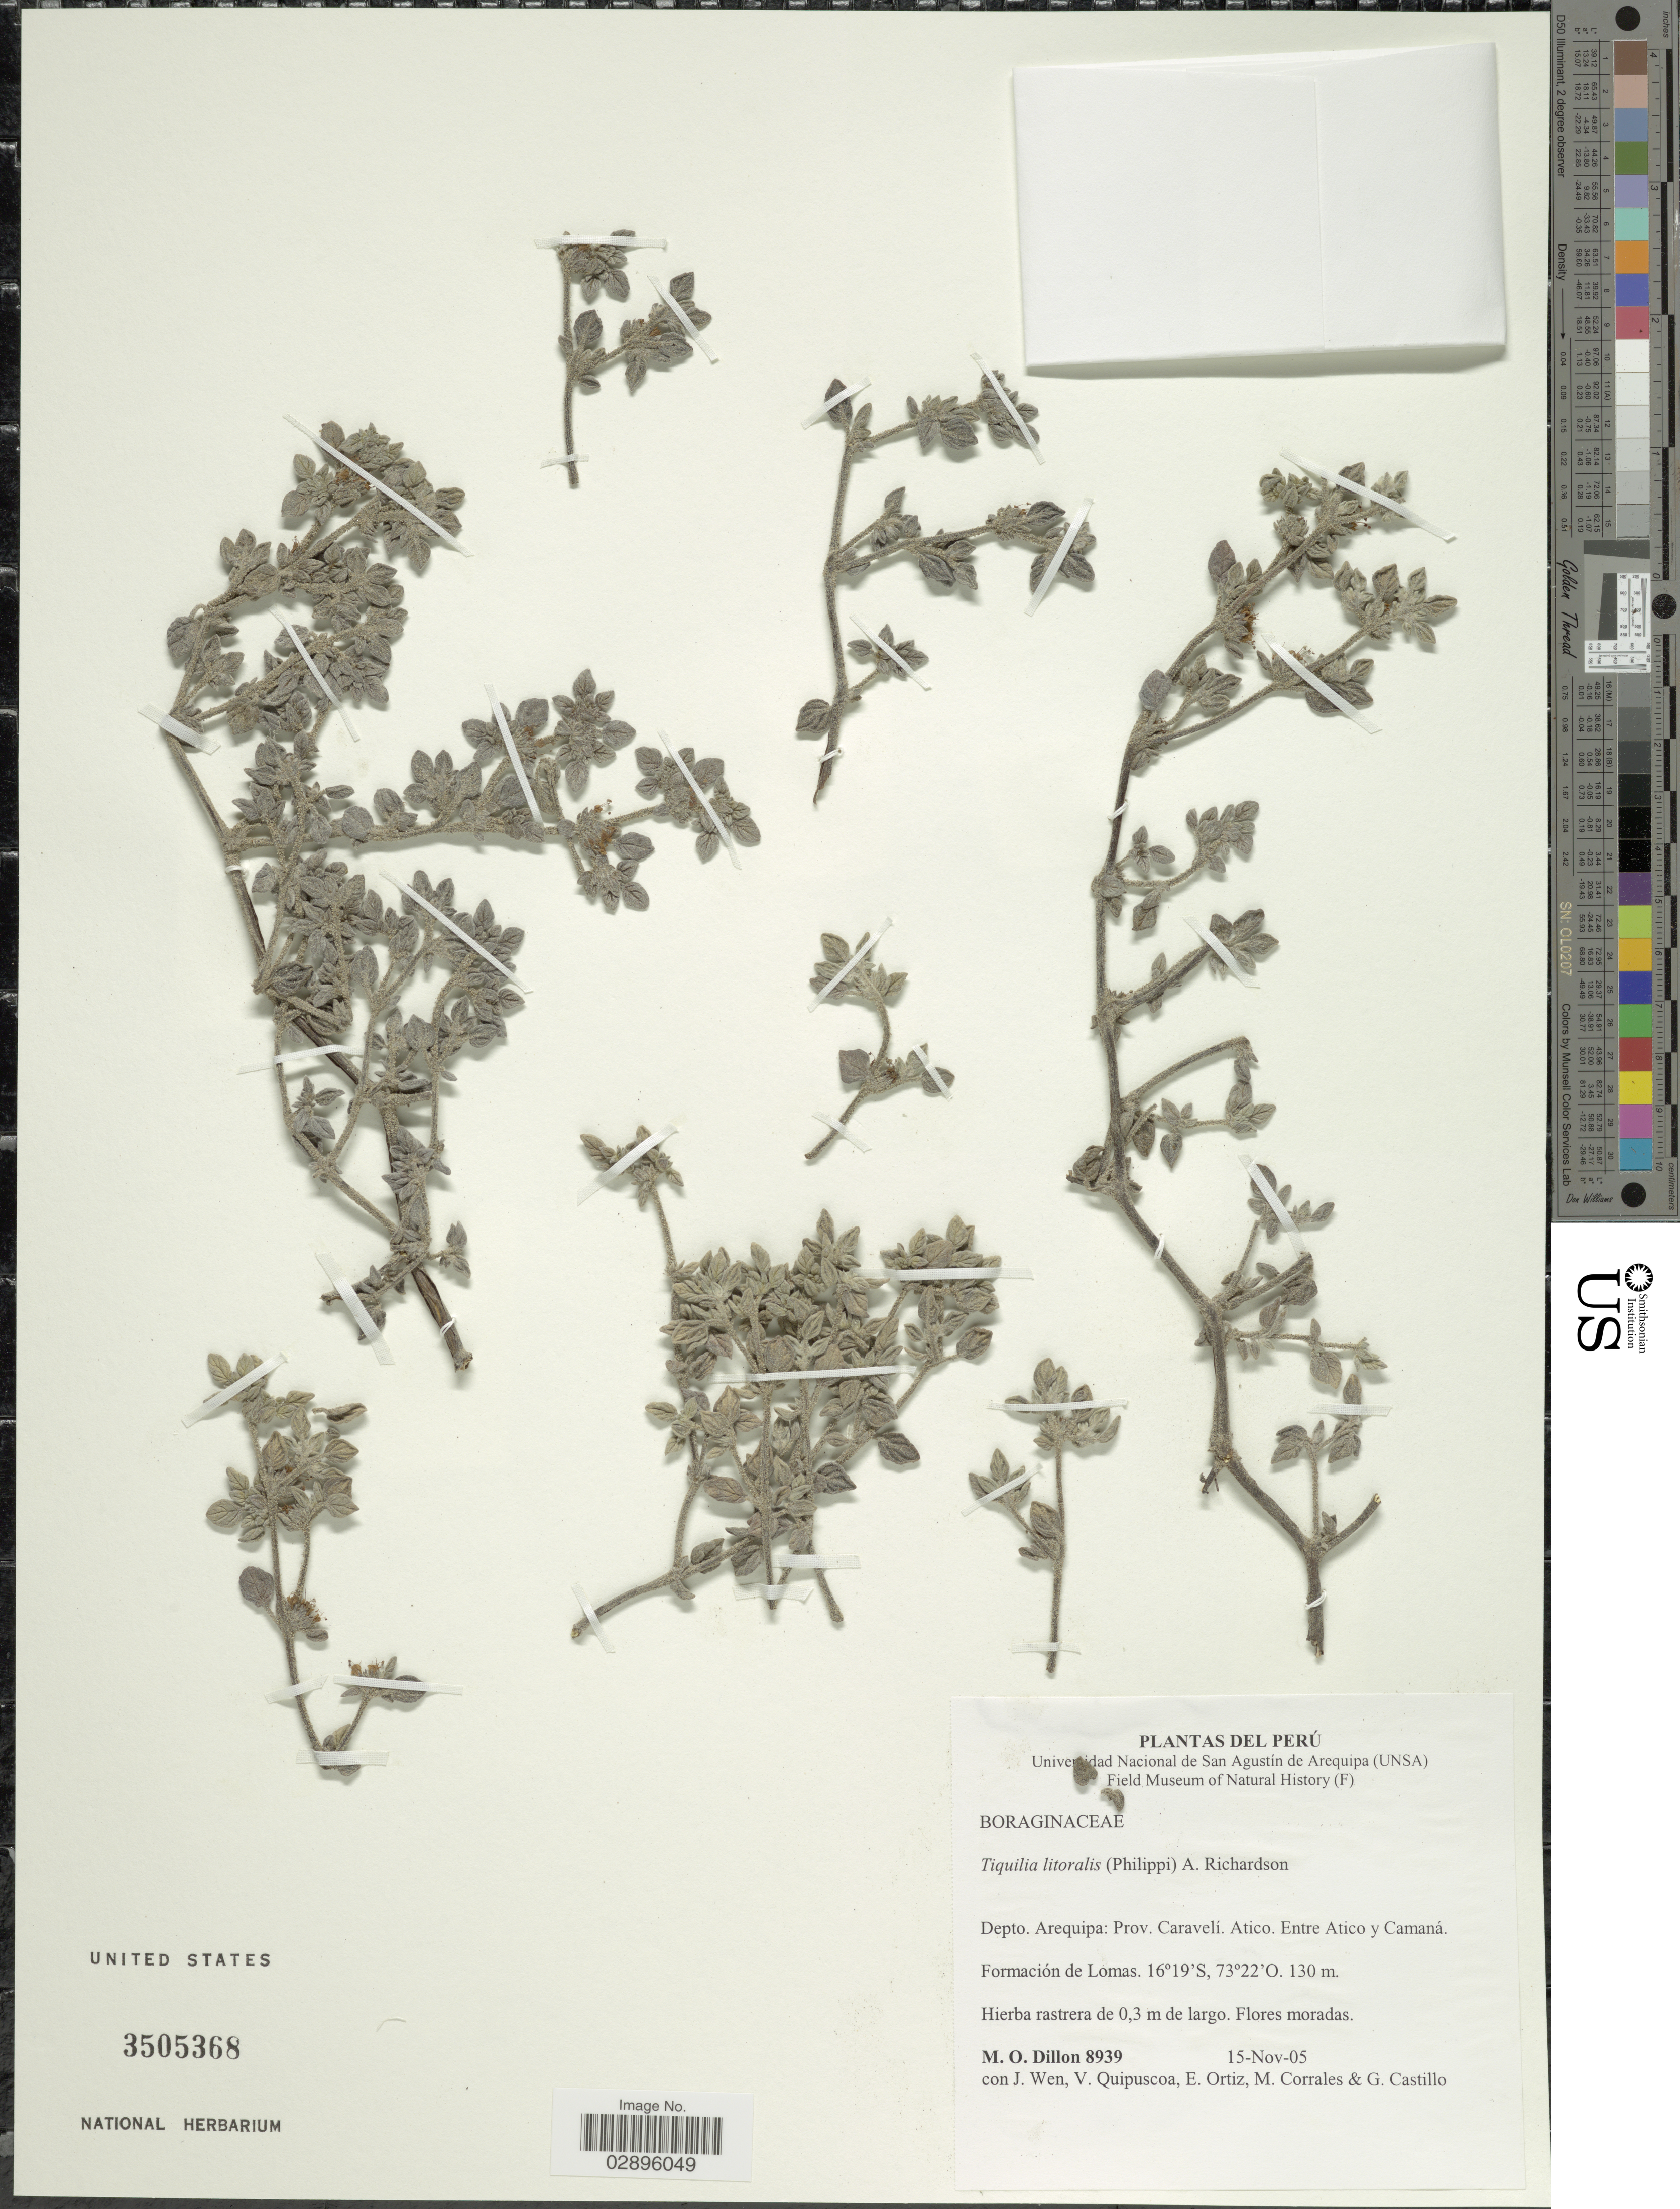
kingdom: Plantae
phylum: Tracheophyta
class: Magnoliopsida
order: Boraginales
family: Ehretiaceae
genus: Tiquilia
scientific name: Tiquilia litoralis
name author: (Phil.) A.T. Richardson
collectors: M. O. Dillon, J. Wen, V. Quipuscoa, M. Corrales & G. Castillo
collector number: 8939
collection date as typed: Transcribed d/m/y: 15/11/5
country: Peru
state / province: Arequipa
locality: Depto. Arequipa: Prov. Caravelí. Atico. Entre Atico y Camaná. Formación de Lomas.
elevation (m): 130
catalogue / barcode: US 3505368